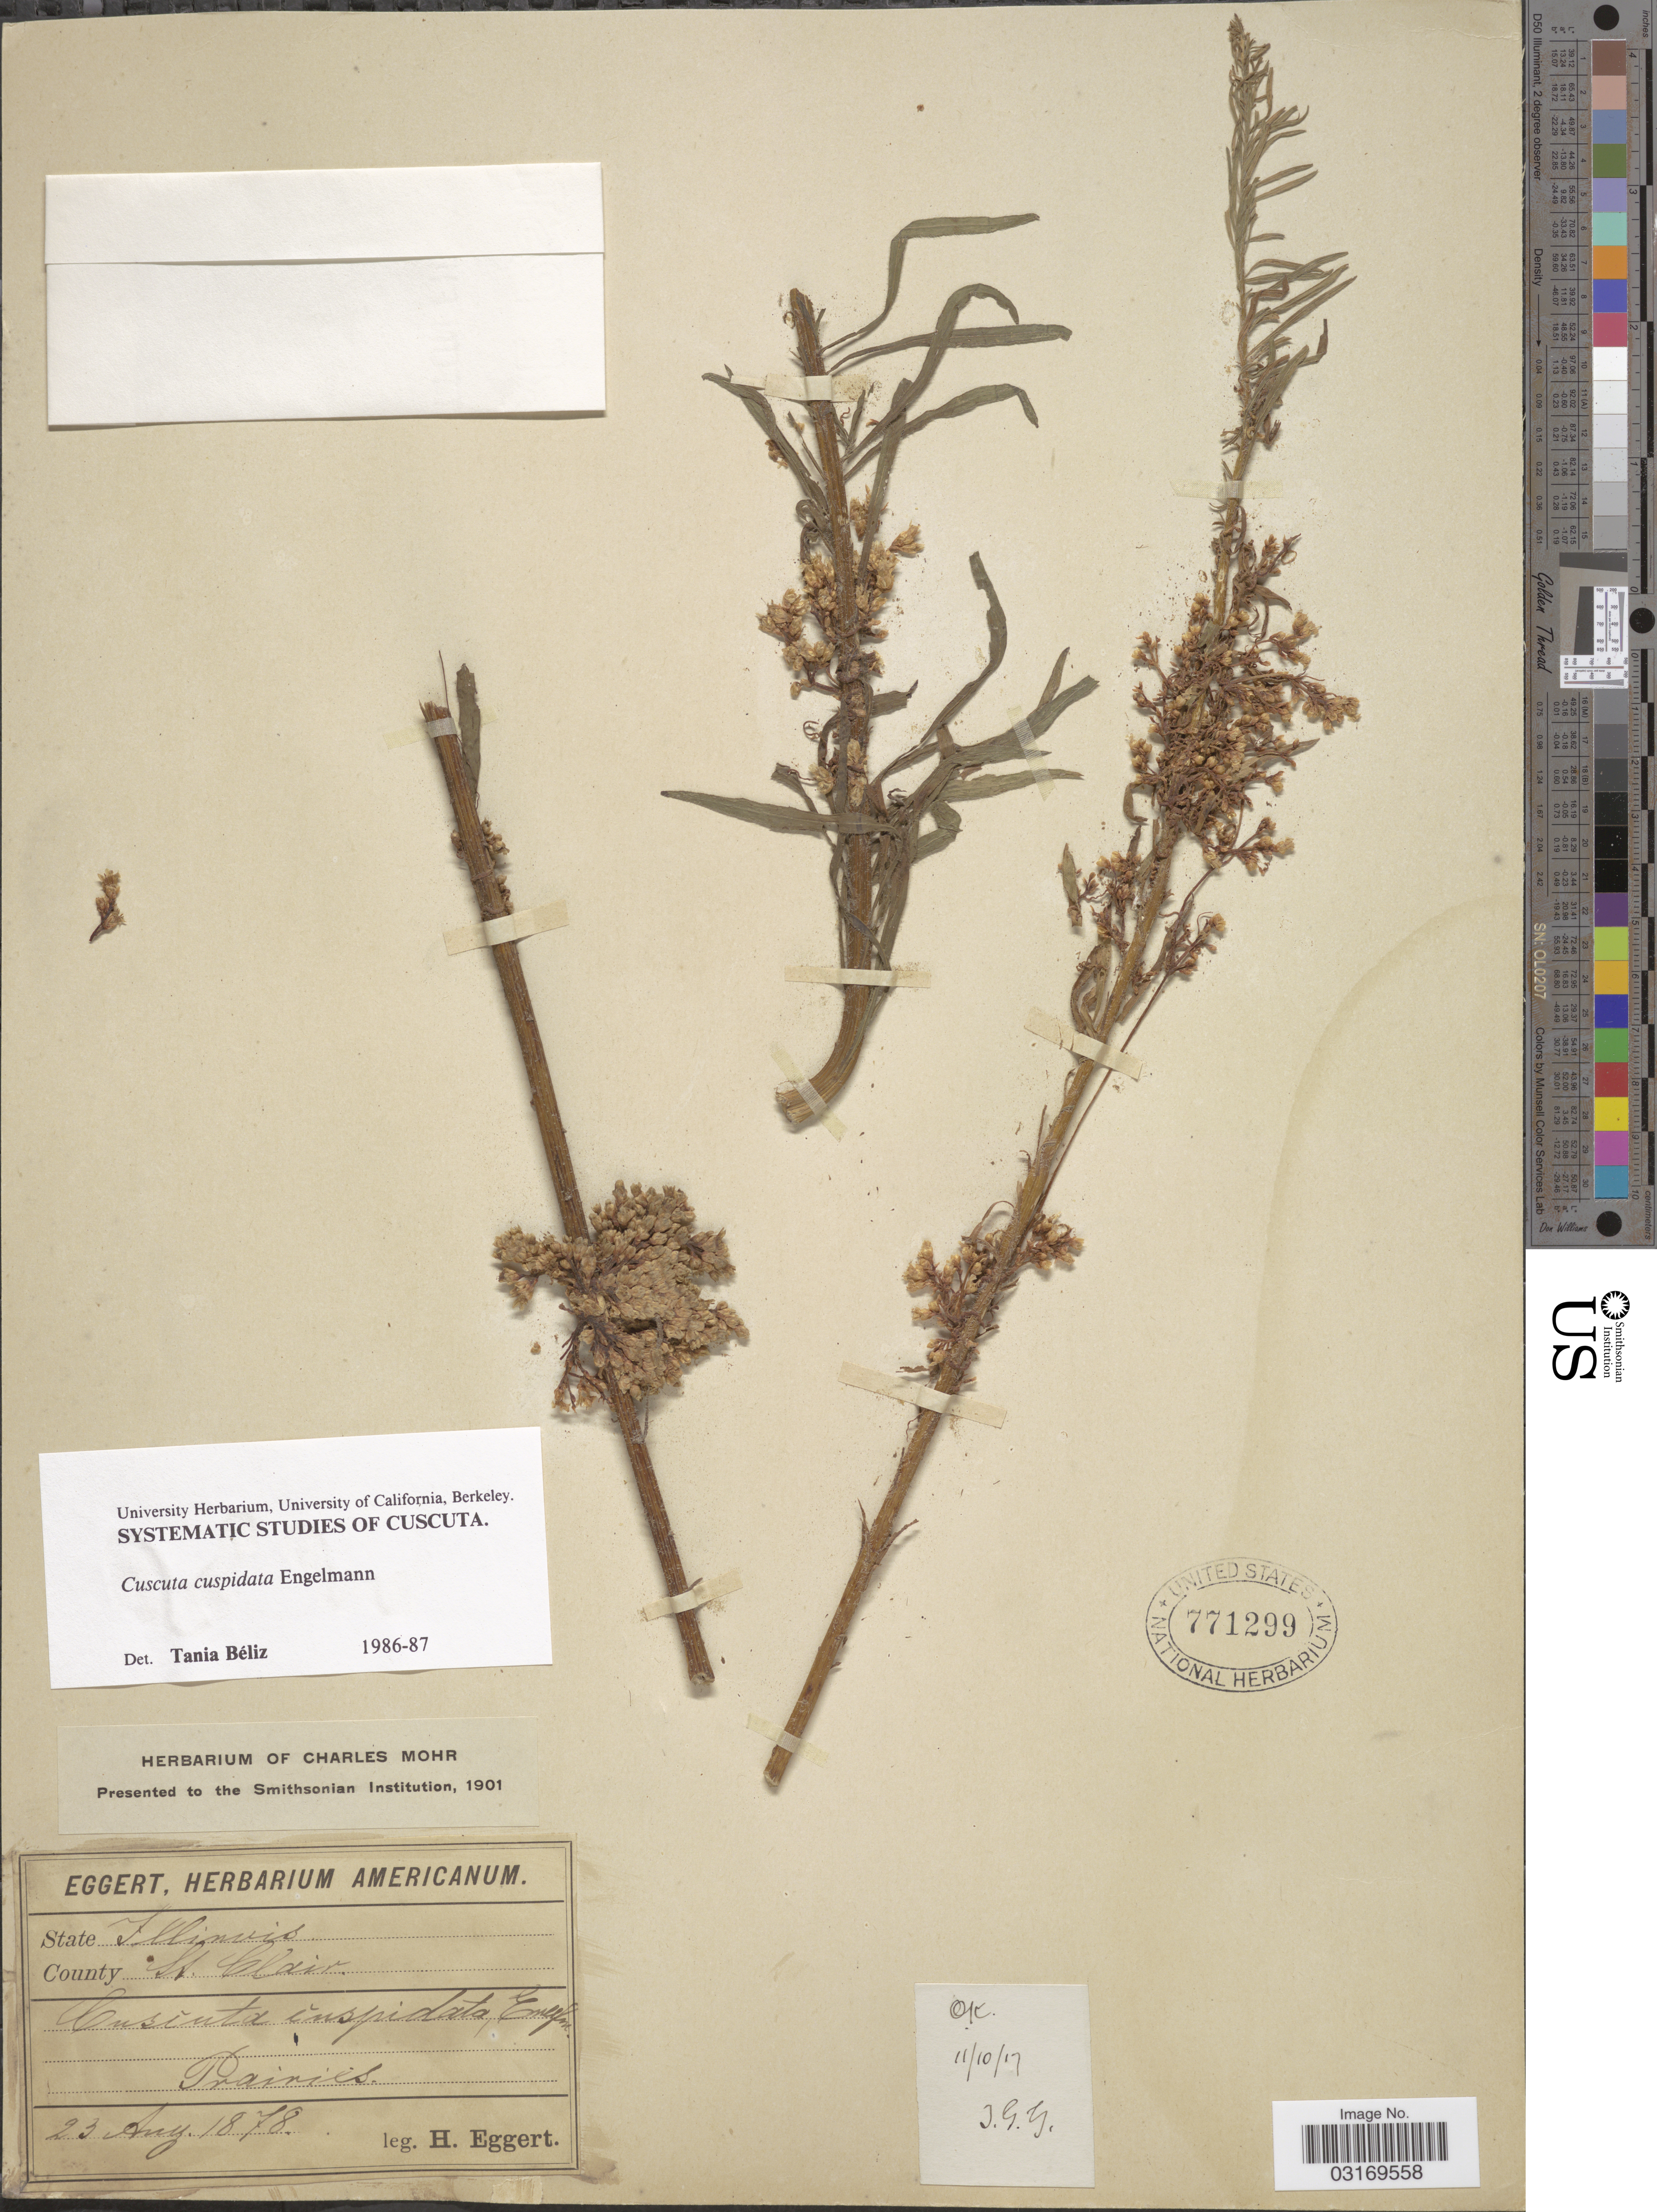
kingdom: Plantae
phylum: Tracheophyta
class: Magnoliopsida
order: Solanales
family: Convolvulaceae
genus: Cuscuta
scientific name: Cuscuta cuspidata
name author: Engelm.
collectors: H. Eggert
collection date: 1878-08-23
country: United States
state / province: Illinois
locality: County St Clair.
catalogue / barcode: US 771299